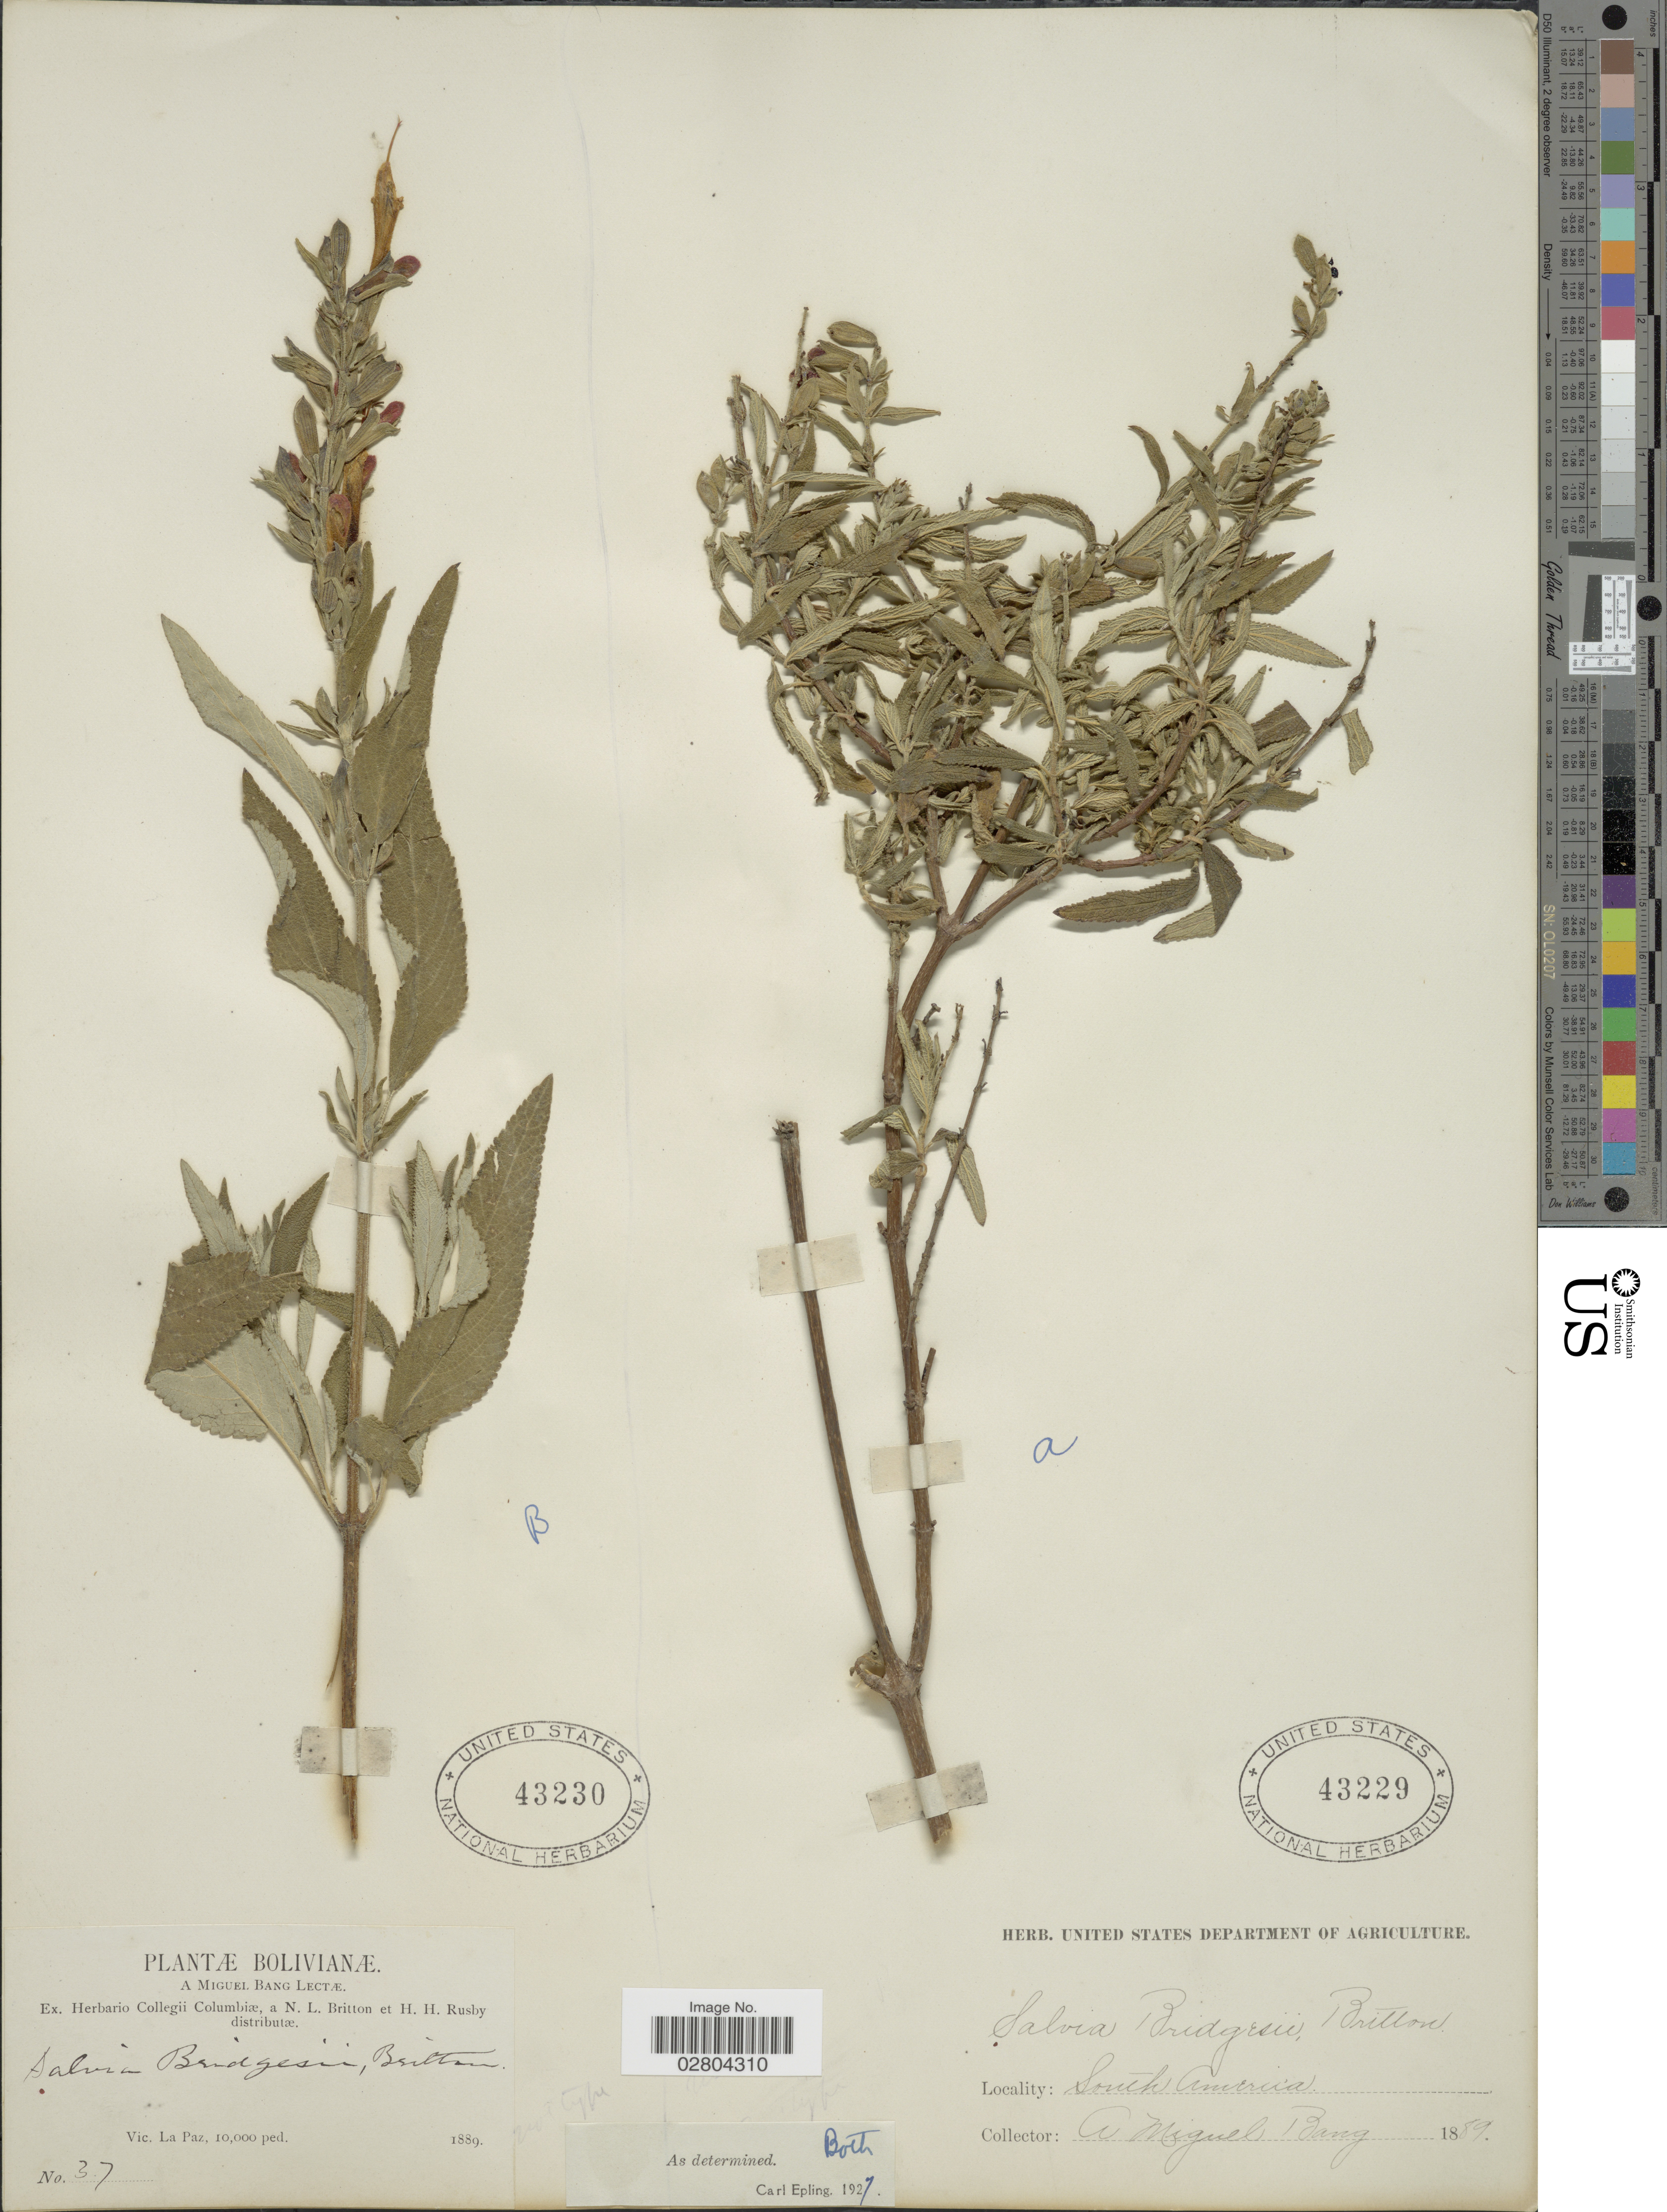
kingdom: Plantae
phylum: Tracheophyta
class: Magnoliopsida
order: Lamiales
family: Lamiaceae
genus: Salvia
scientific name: Salvia haenkei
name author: Benth.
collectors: M. Bang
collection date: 1889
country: Bolivia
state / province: La Paz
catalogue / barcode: US 43229